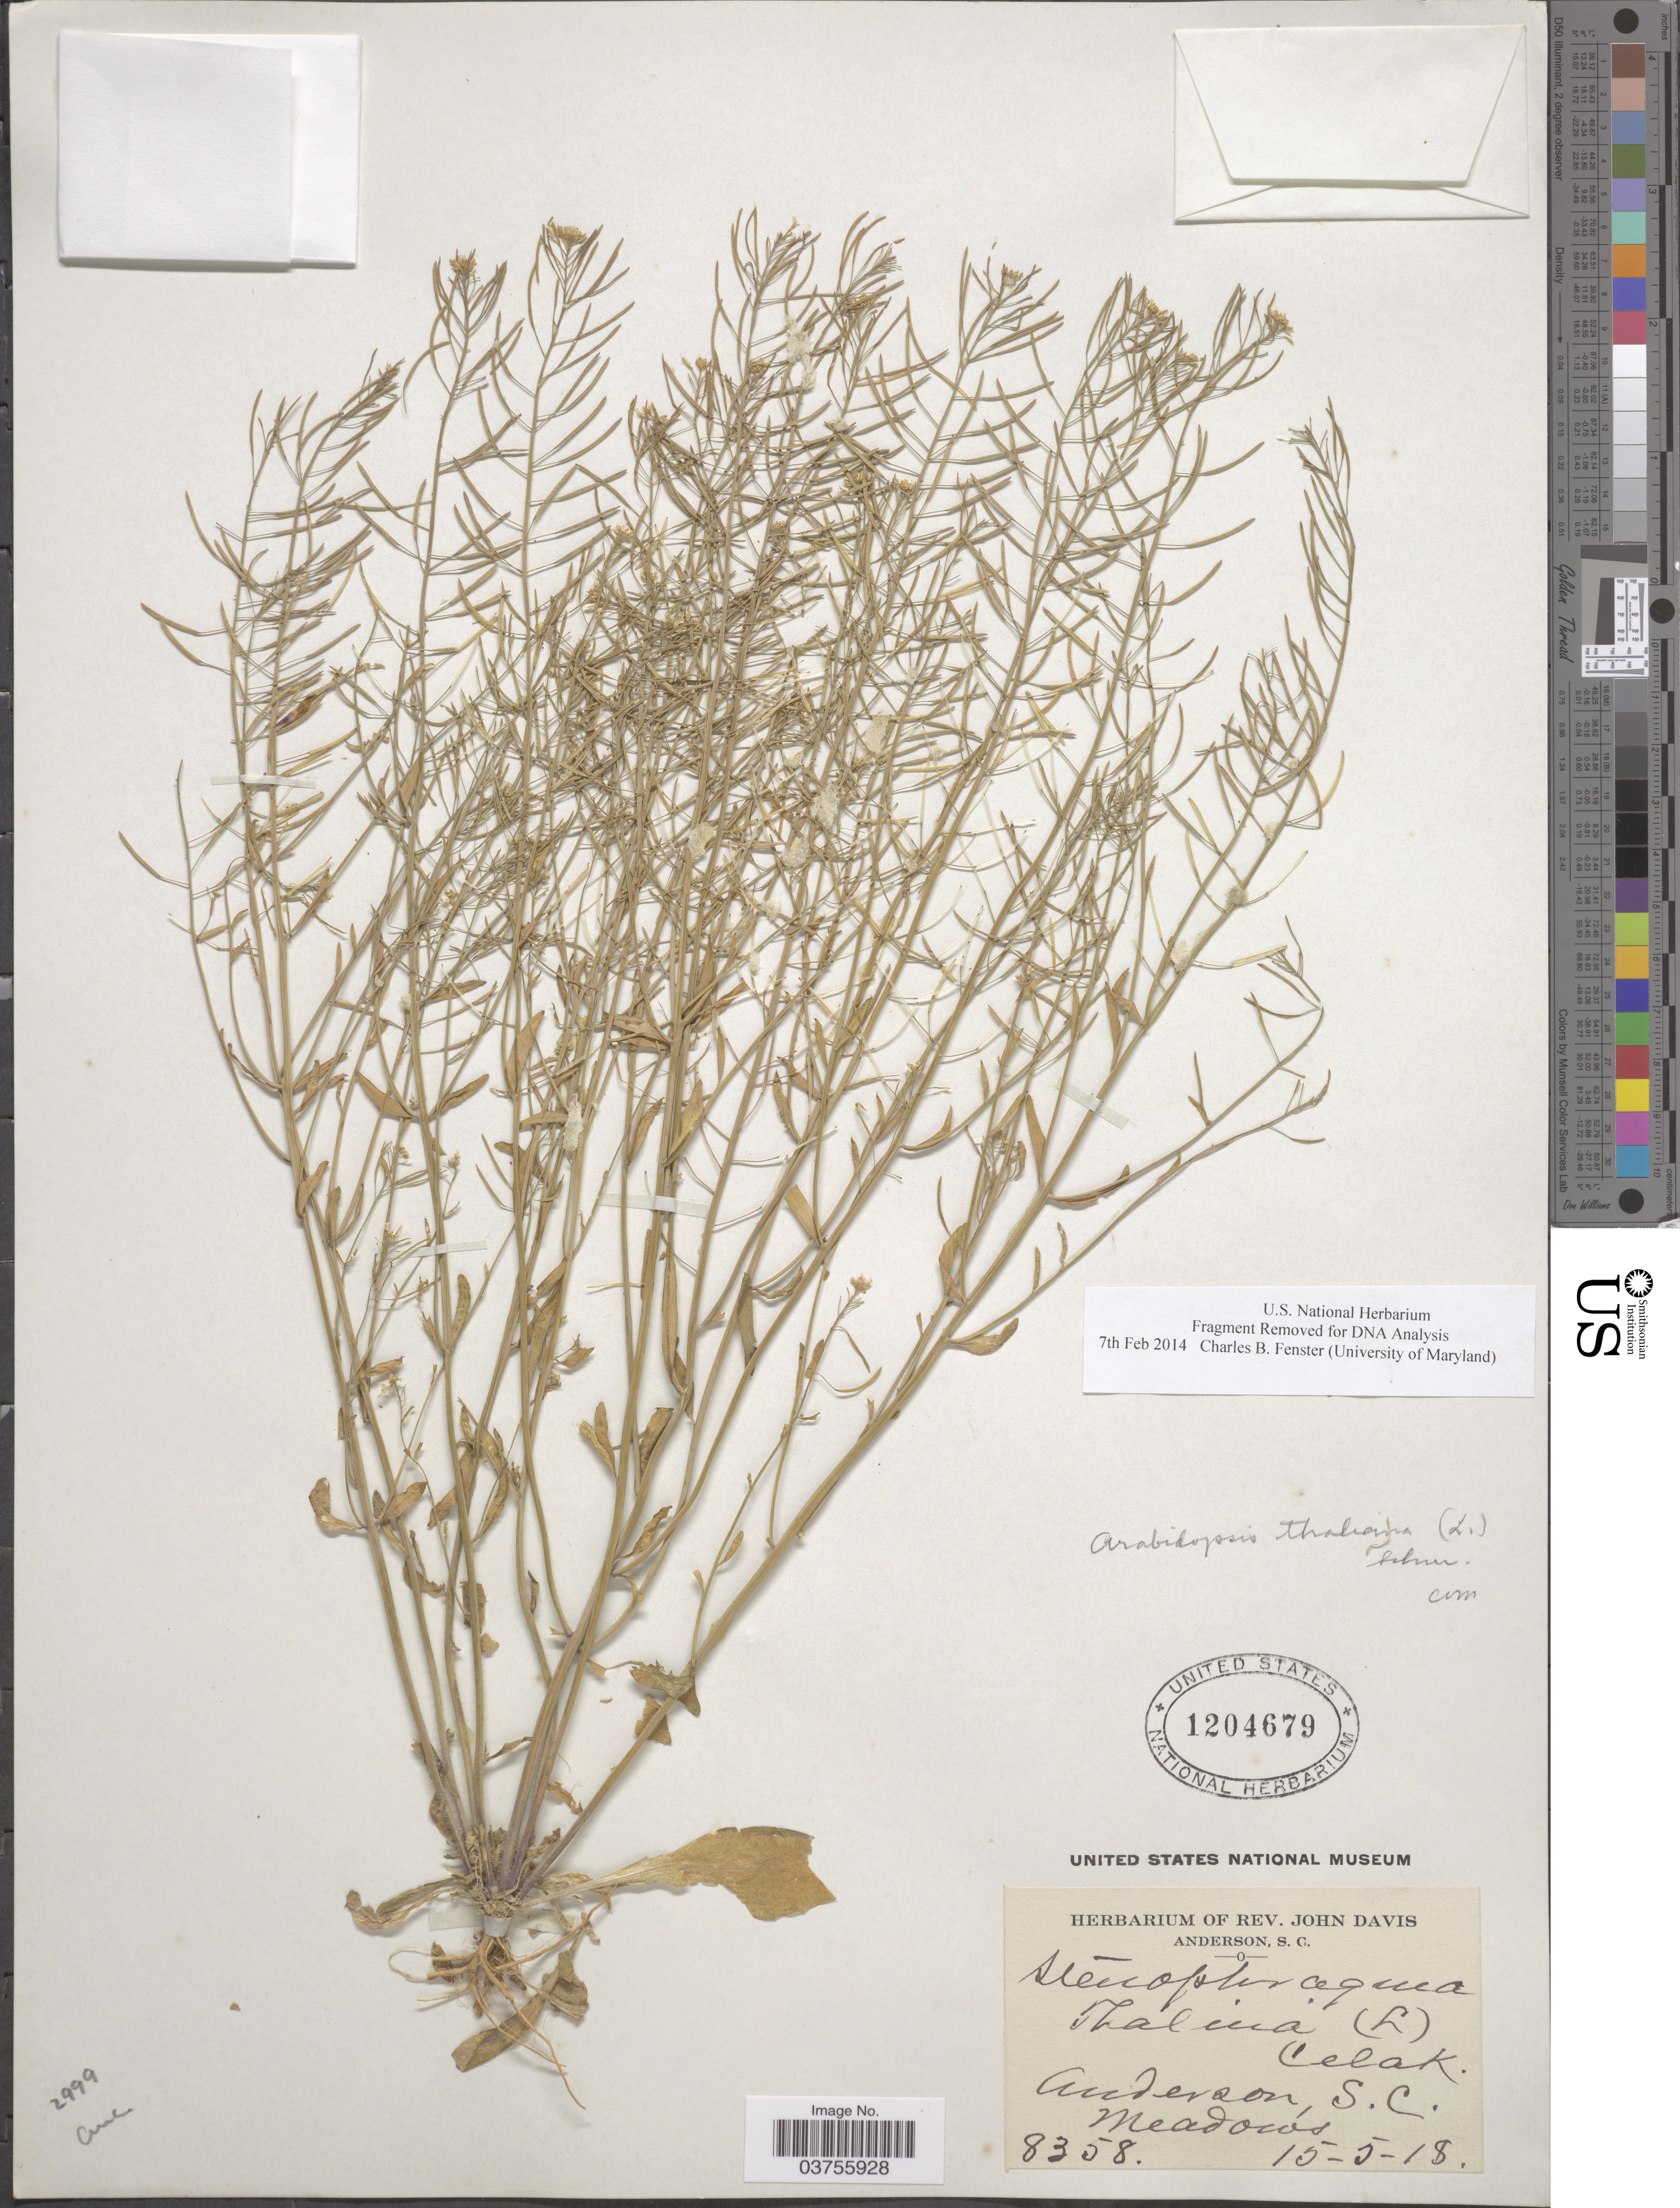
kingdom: Plantae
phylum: Tracheophyta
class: Magnoliopsida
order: Brassicales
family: Brassicaceae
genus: Arabidopsis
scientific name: Arabidopsis thaliana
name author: (L.) Heynh.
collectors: ex herb. Rev. John Davis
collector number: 8358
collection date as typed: Transcribed d/m/y: 15/5/18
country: United States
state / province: South Carolina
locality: Anderson. Meadows.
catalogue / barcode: US 1204679